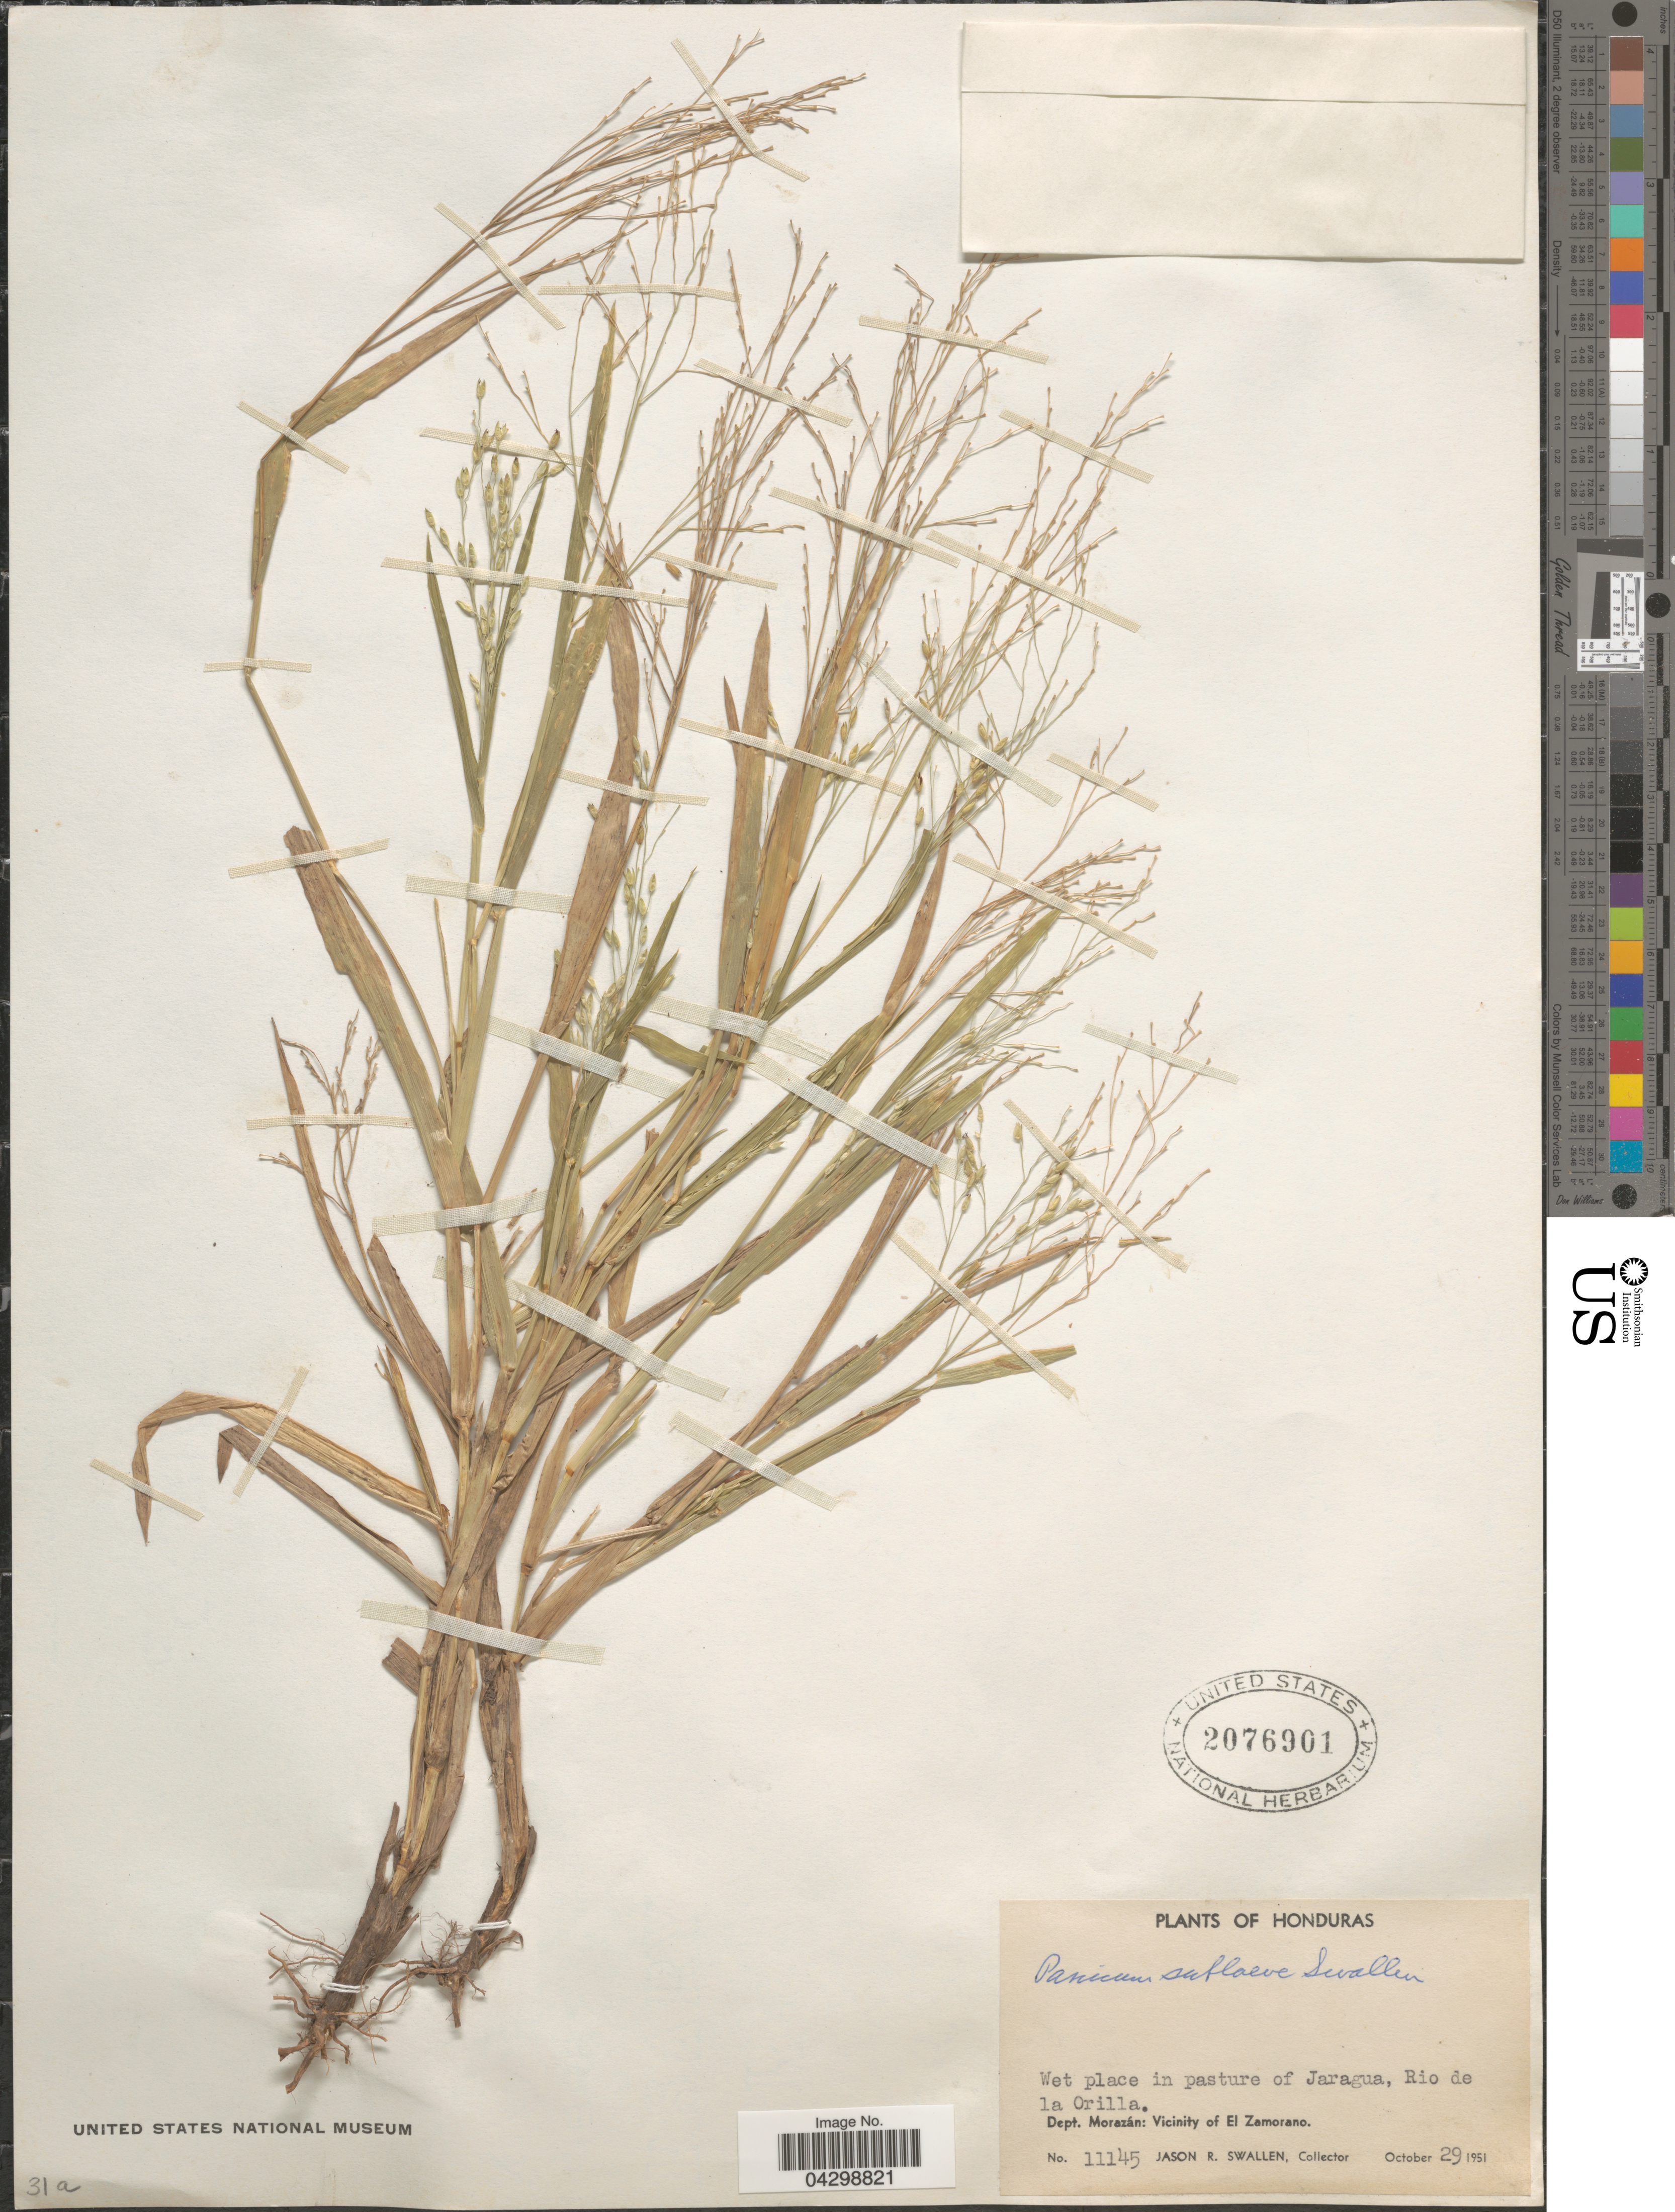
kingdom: Plantae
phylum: Tracheophyta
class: Liliopsida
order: Poales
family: Poaceae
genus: Panicum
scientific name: Panicum sublaeve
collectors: J. R. Swallen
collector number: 11145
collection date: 1951-10-29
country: Honduras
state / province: Fco. Morazán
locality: Wet place in pasture of Jaragua, Rio de la Orilla. Dept. Morazán: Vicinity of El Zamorano.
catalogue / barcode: US 2076901